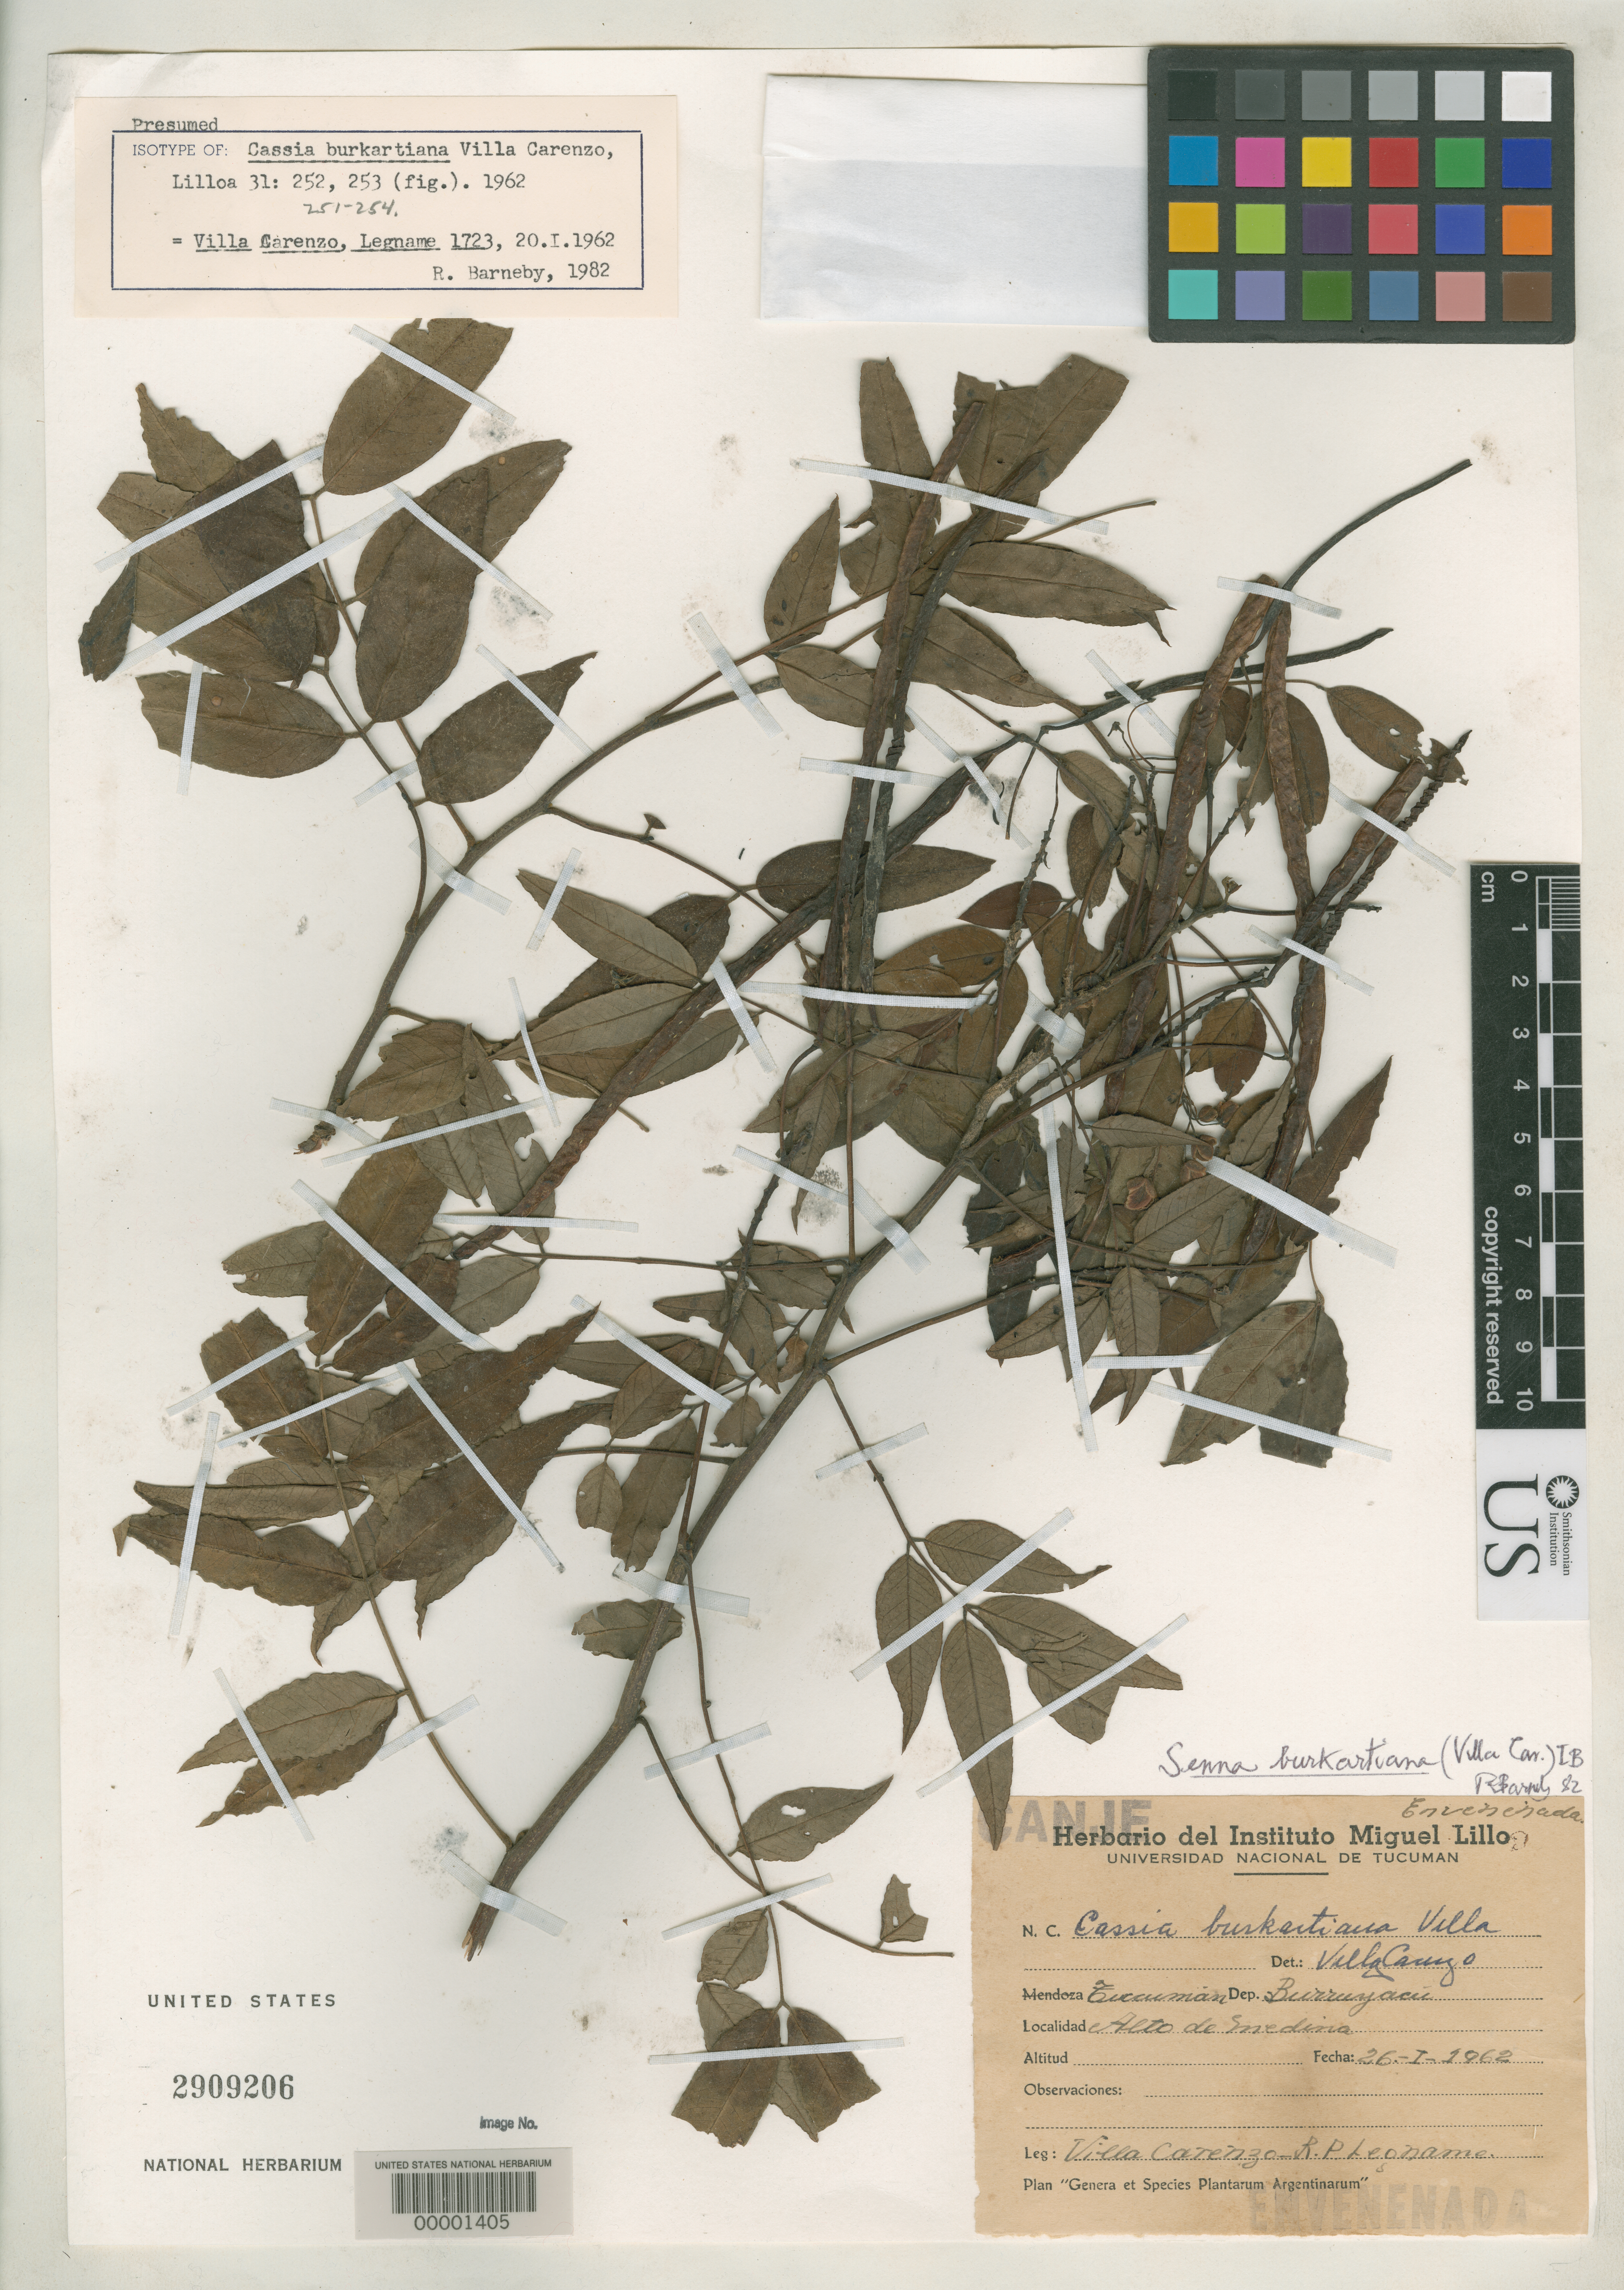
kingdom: Plantae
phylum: Tracheophyta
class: Magnoliopsida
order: Fabales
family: Fabaceae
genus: Cassia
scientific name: Cassia burkartiana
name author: Villa-Carenzo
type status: Isotype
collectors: M. Villa Carenzo & R. Leoname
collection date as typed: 26 Jan 1962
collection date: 1962-01-26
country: Argentina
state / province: Tucumán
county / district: Burroyaco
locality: Alto de Enedina.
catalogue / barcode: US 2909206